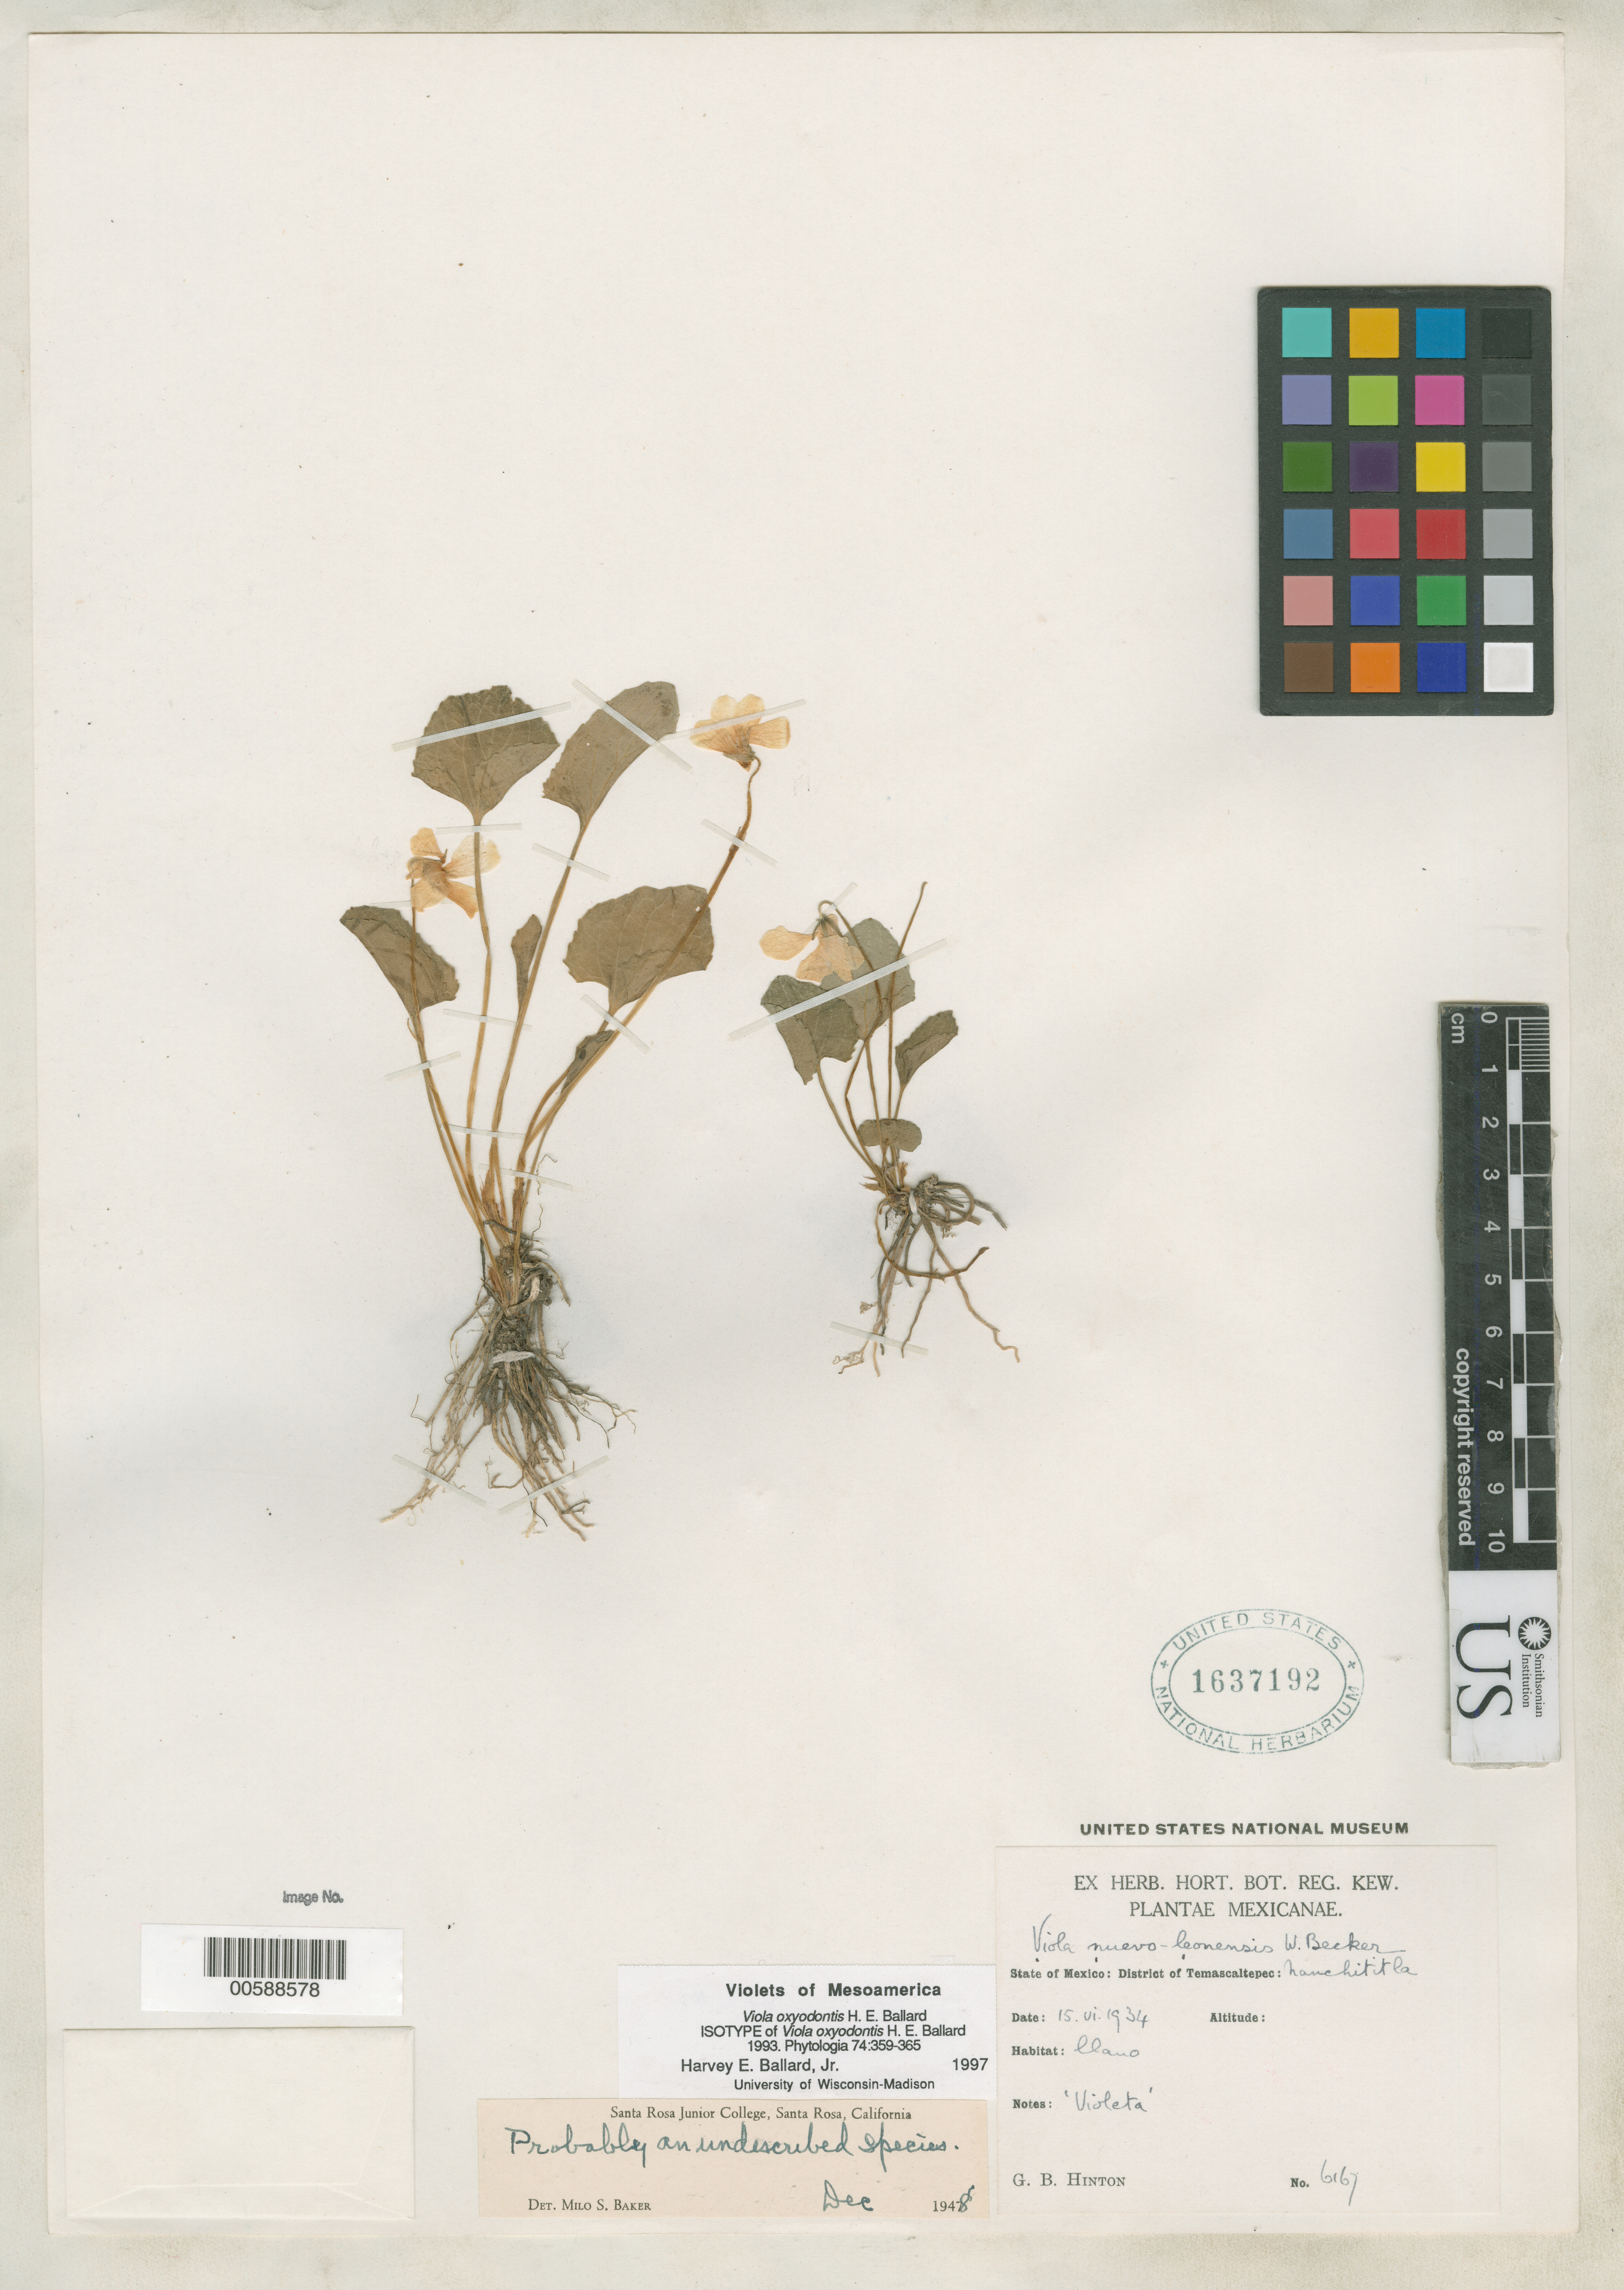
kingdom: Plantae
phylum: Tracheophyta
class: Magnoliopsida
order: Malpighiales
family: Violaceae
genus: Viola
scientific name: Viola oxyodontis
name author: H.E. Ballard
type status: Isotype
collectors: G. B. Hinton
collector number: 6167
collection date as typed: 15 Jun 1934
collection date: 1934-06-15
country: Mexico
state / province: México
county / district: Temascaltepec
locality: Nanchititla.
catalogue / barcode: US 1637192